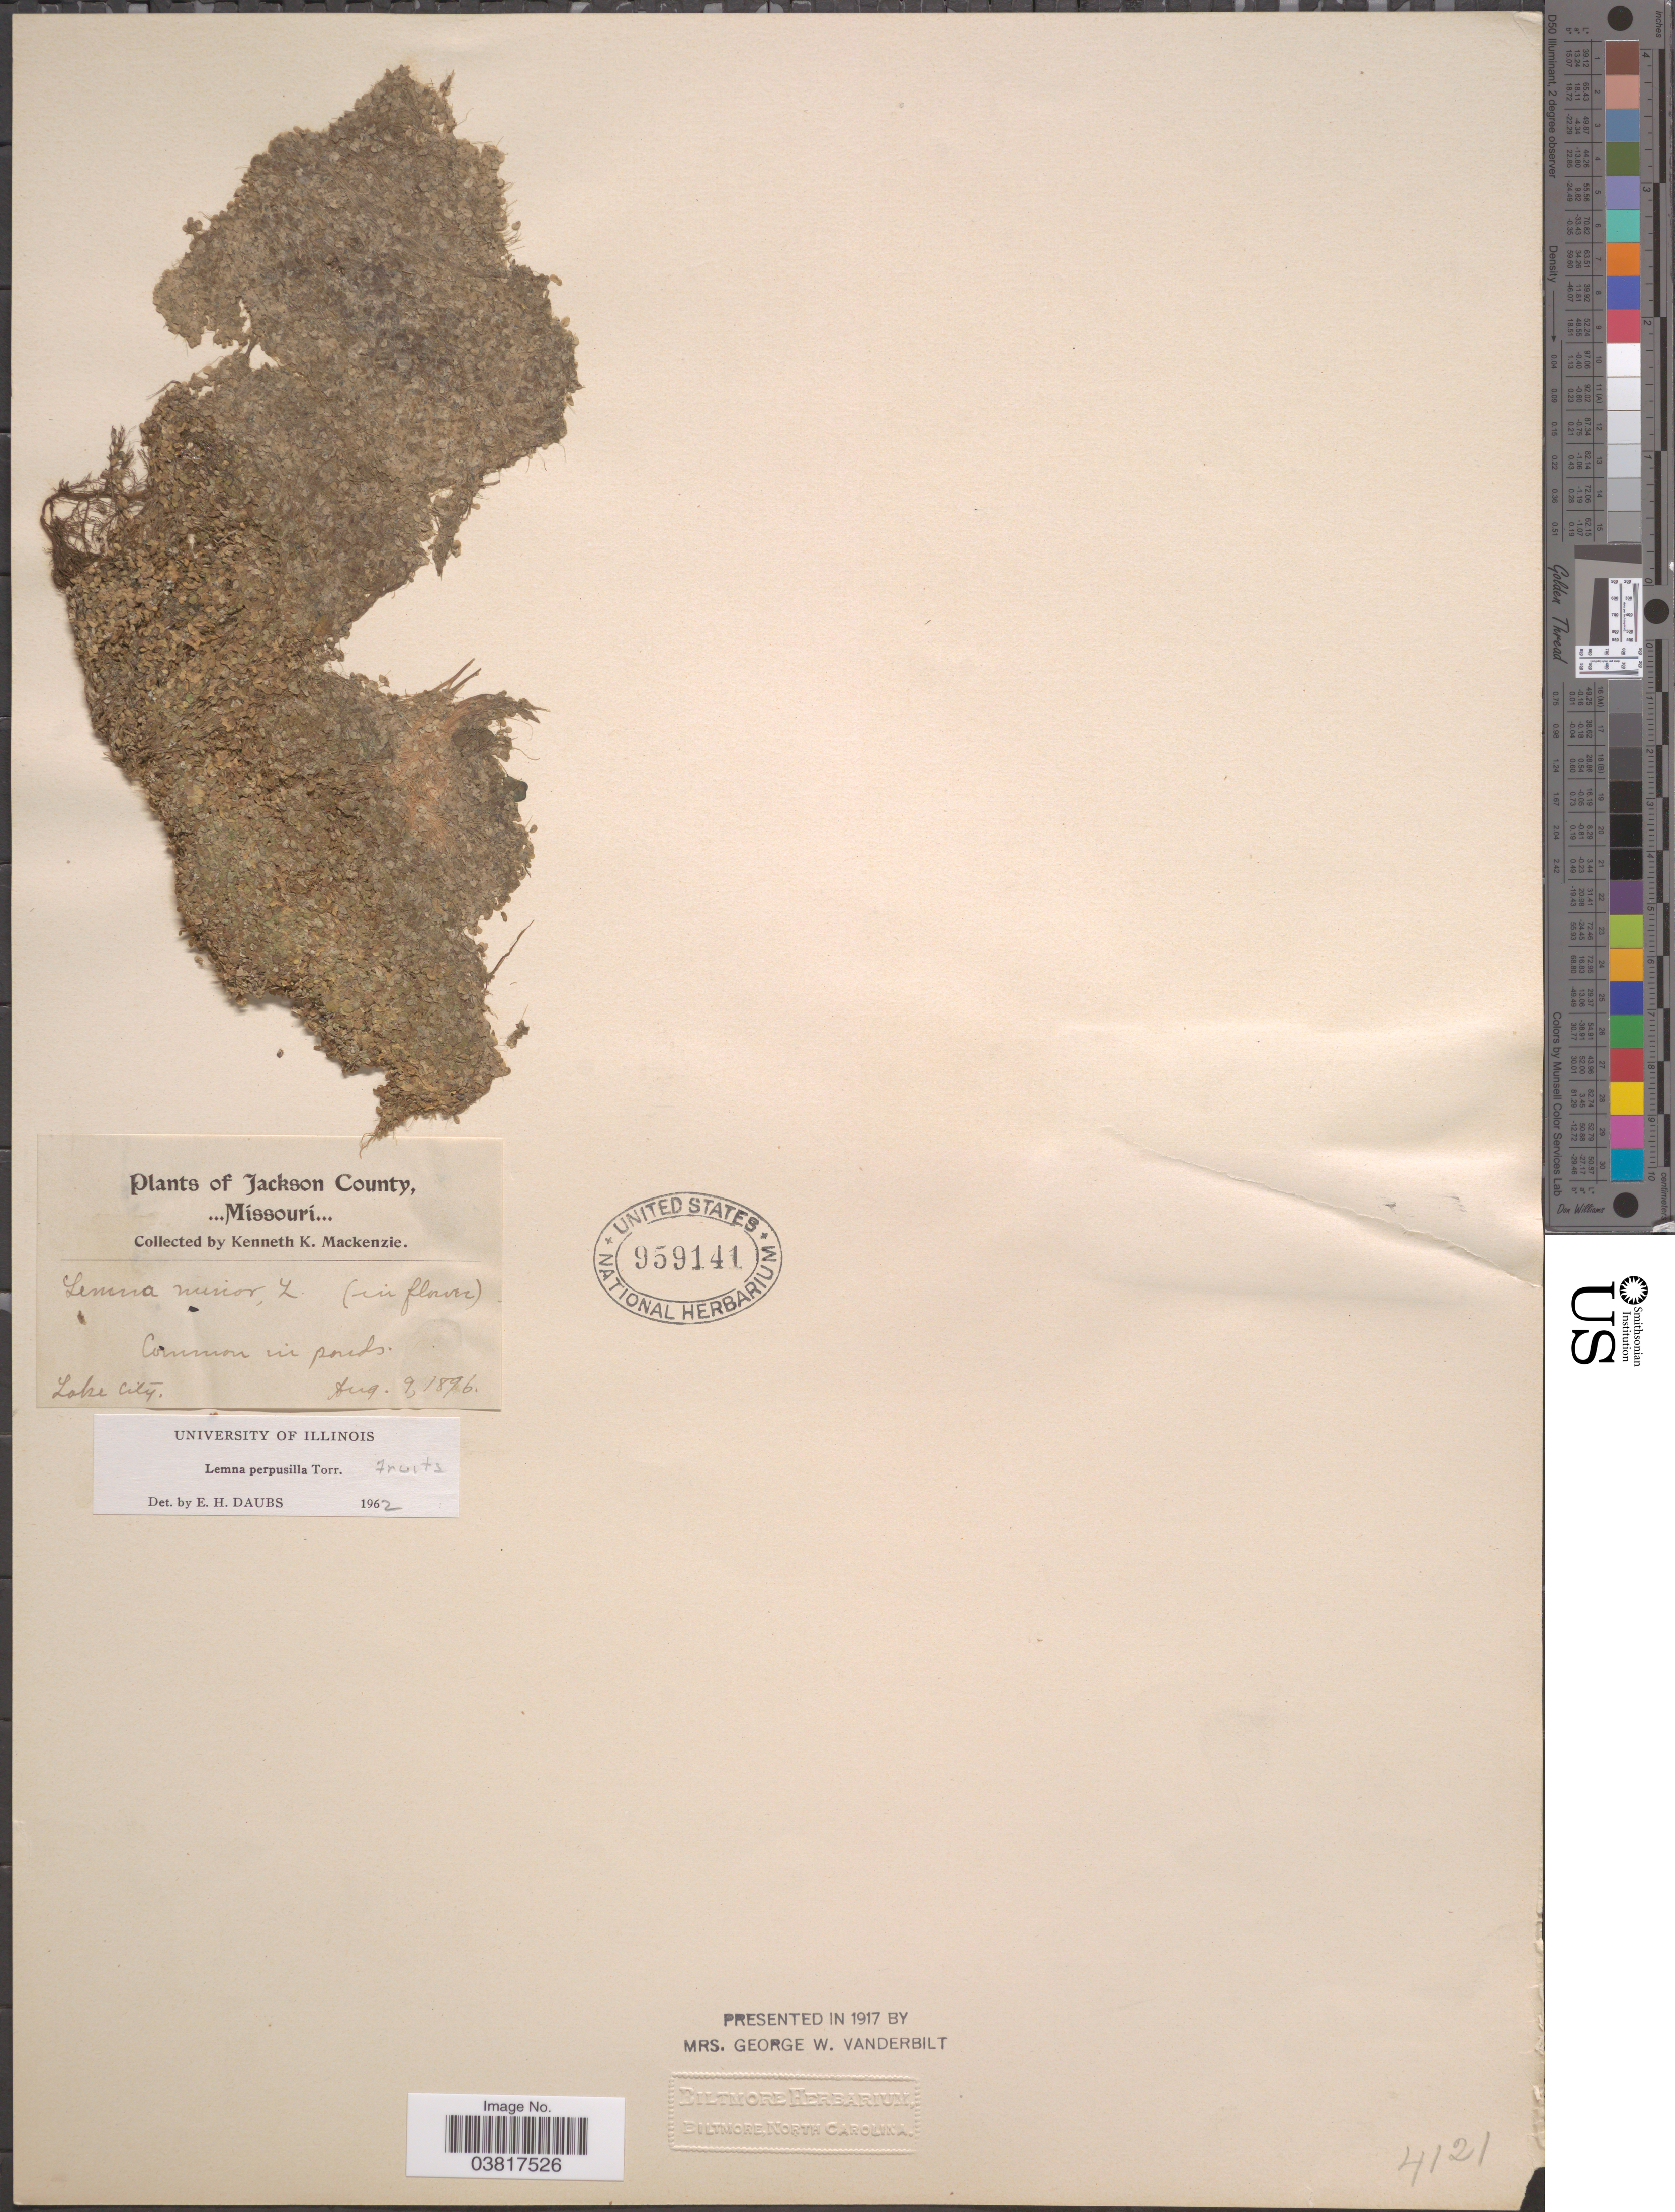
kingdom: Plantae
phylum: Tracheophyta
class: Liliopsida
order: Alismatales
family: Araceae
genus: Lemna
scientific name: Lemna perpusilla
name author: Torr.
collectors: K. K. Mackenzie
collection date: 1896-08-09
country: United States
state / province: Missouri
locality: Jackson County. Lake City.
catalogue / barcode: US 959141